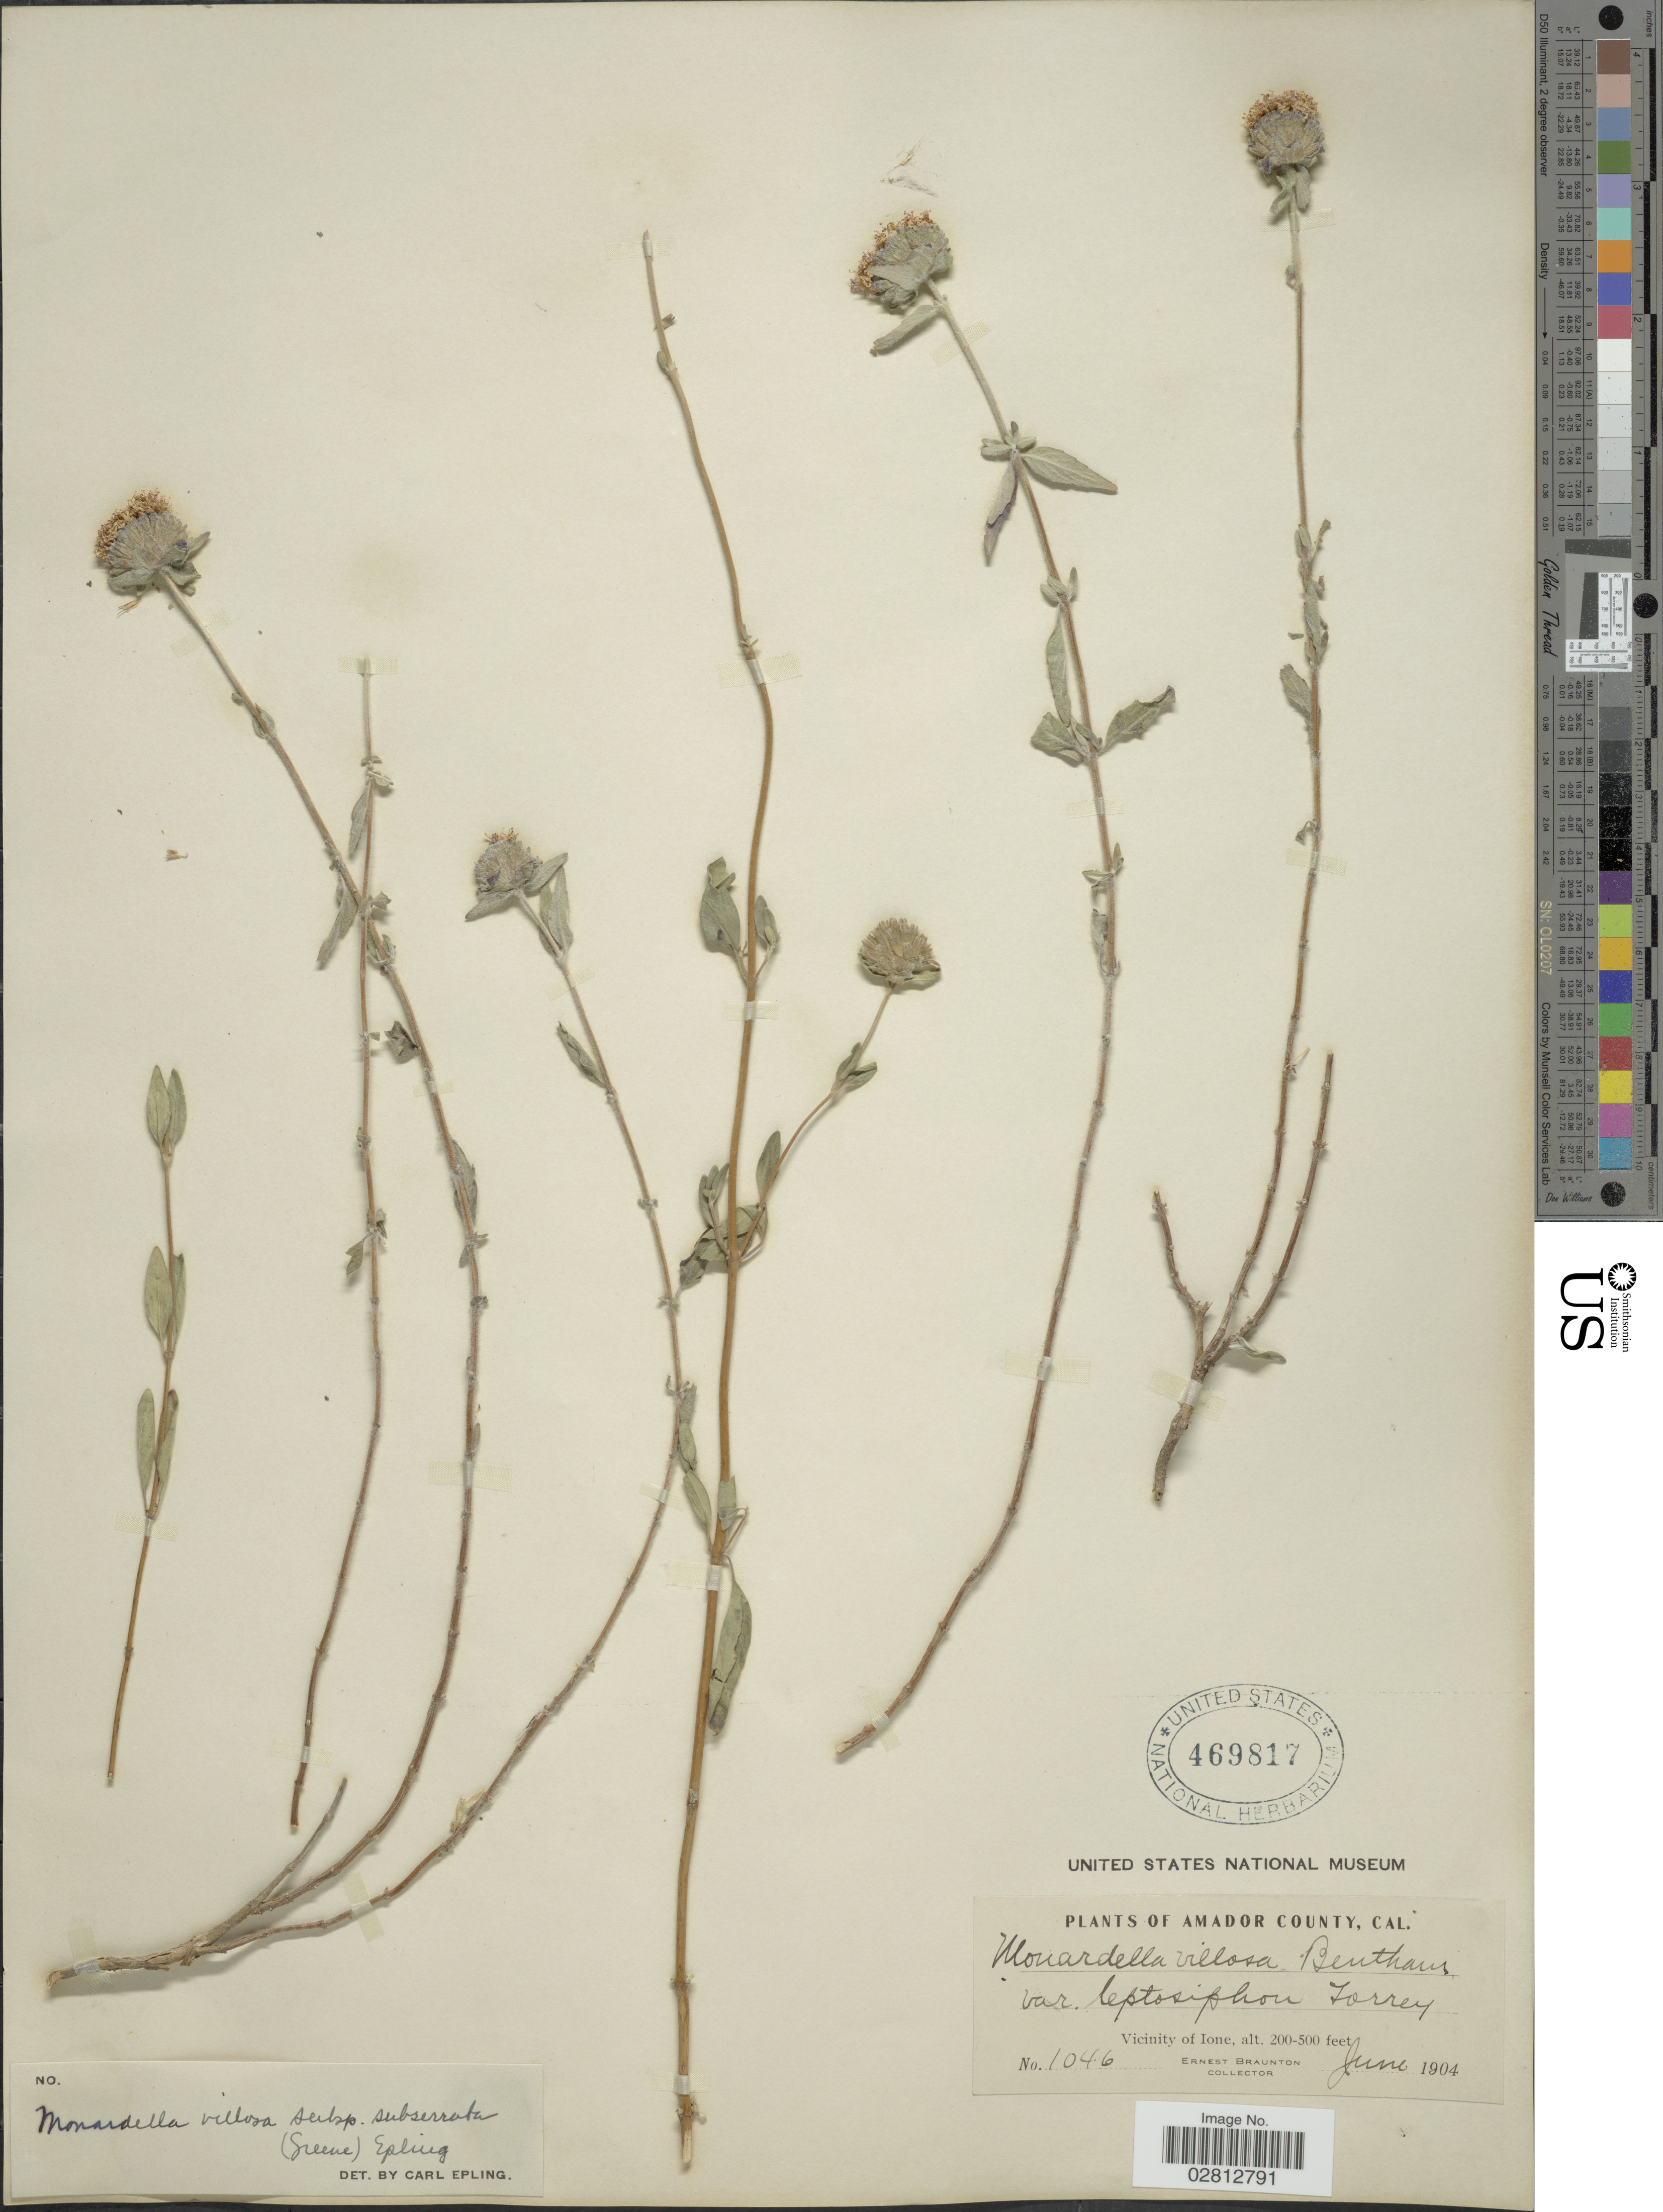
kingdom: Plantae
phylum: Tracheophyta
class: Magnoliopsida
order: Lamiales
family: Lamiaceae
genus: Monardella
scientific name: Monardella villosa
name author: Benth.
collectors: E. Braunton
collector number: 1046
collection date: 1904-06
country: United States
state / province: California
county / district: Amador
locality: Amador County. Vicinity of Ione.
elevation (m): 61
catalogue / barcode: US 469817